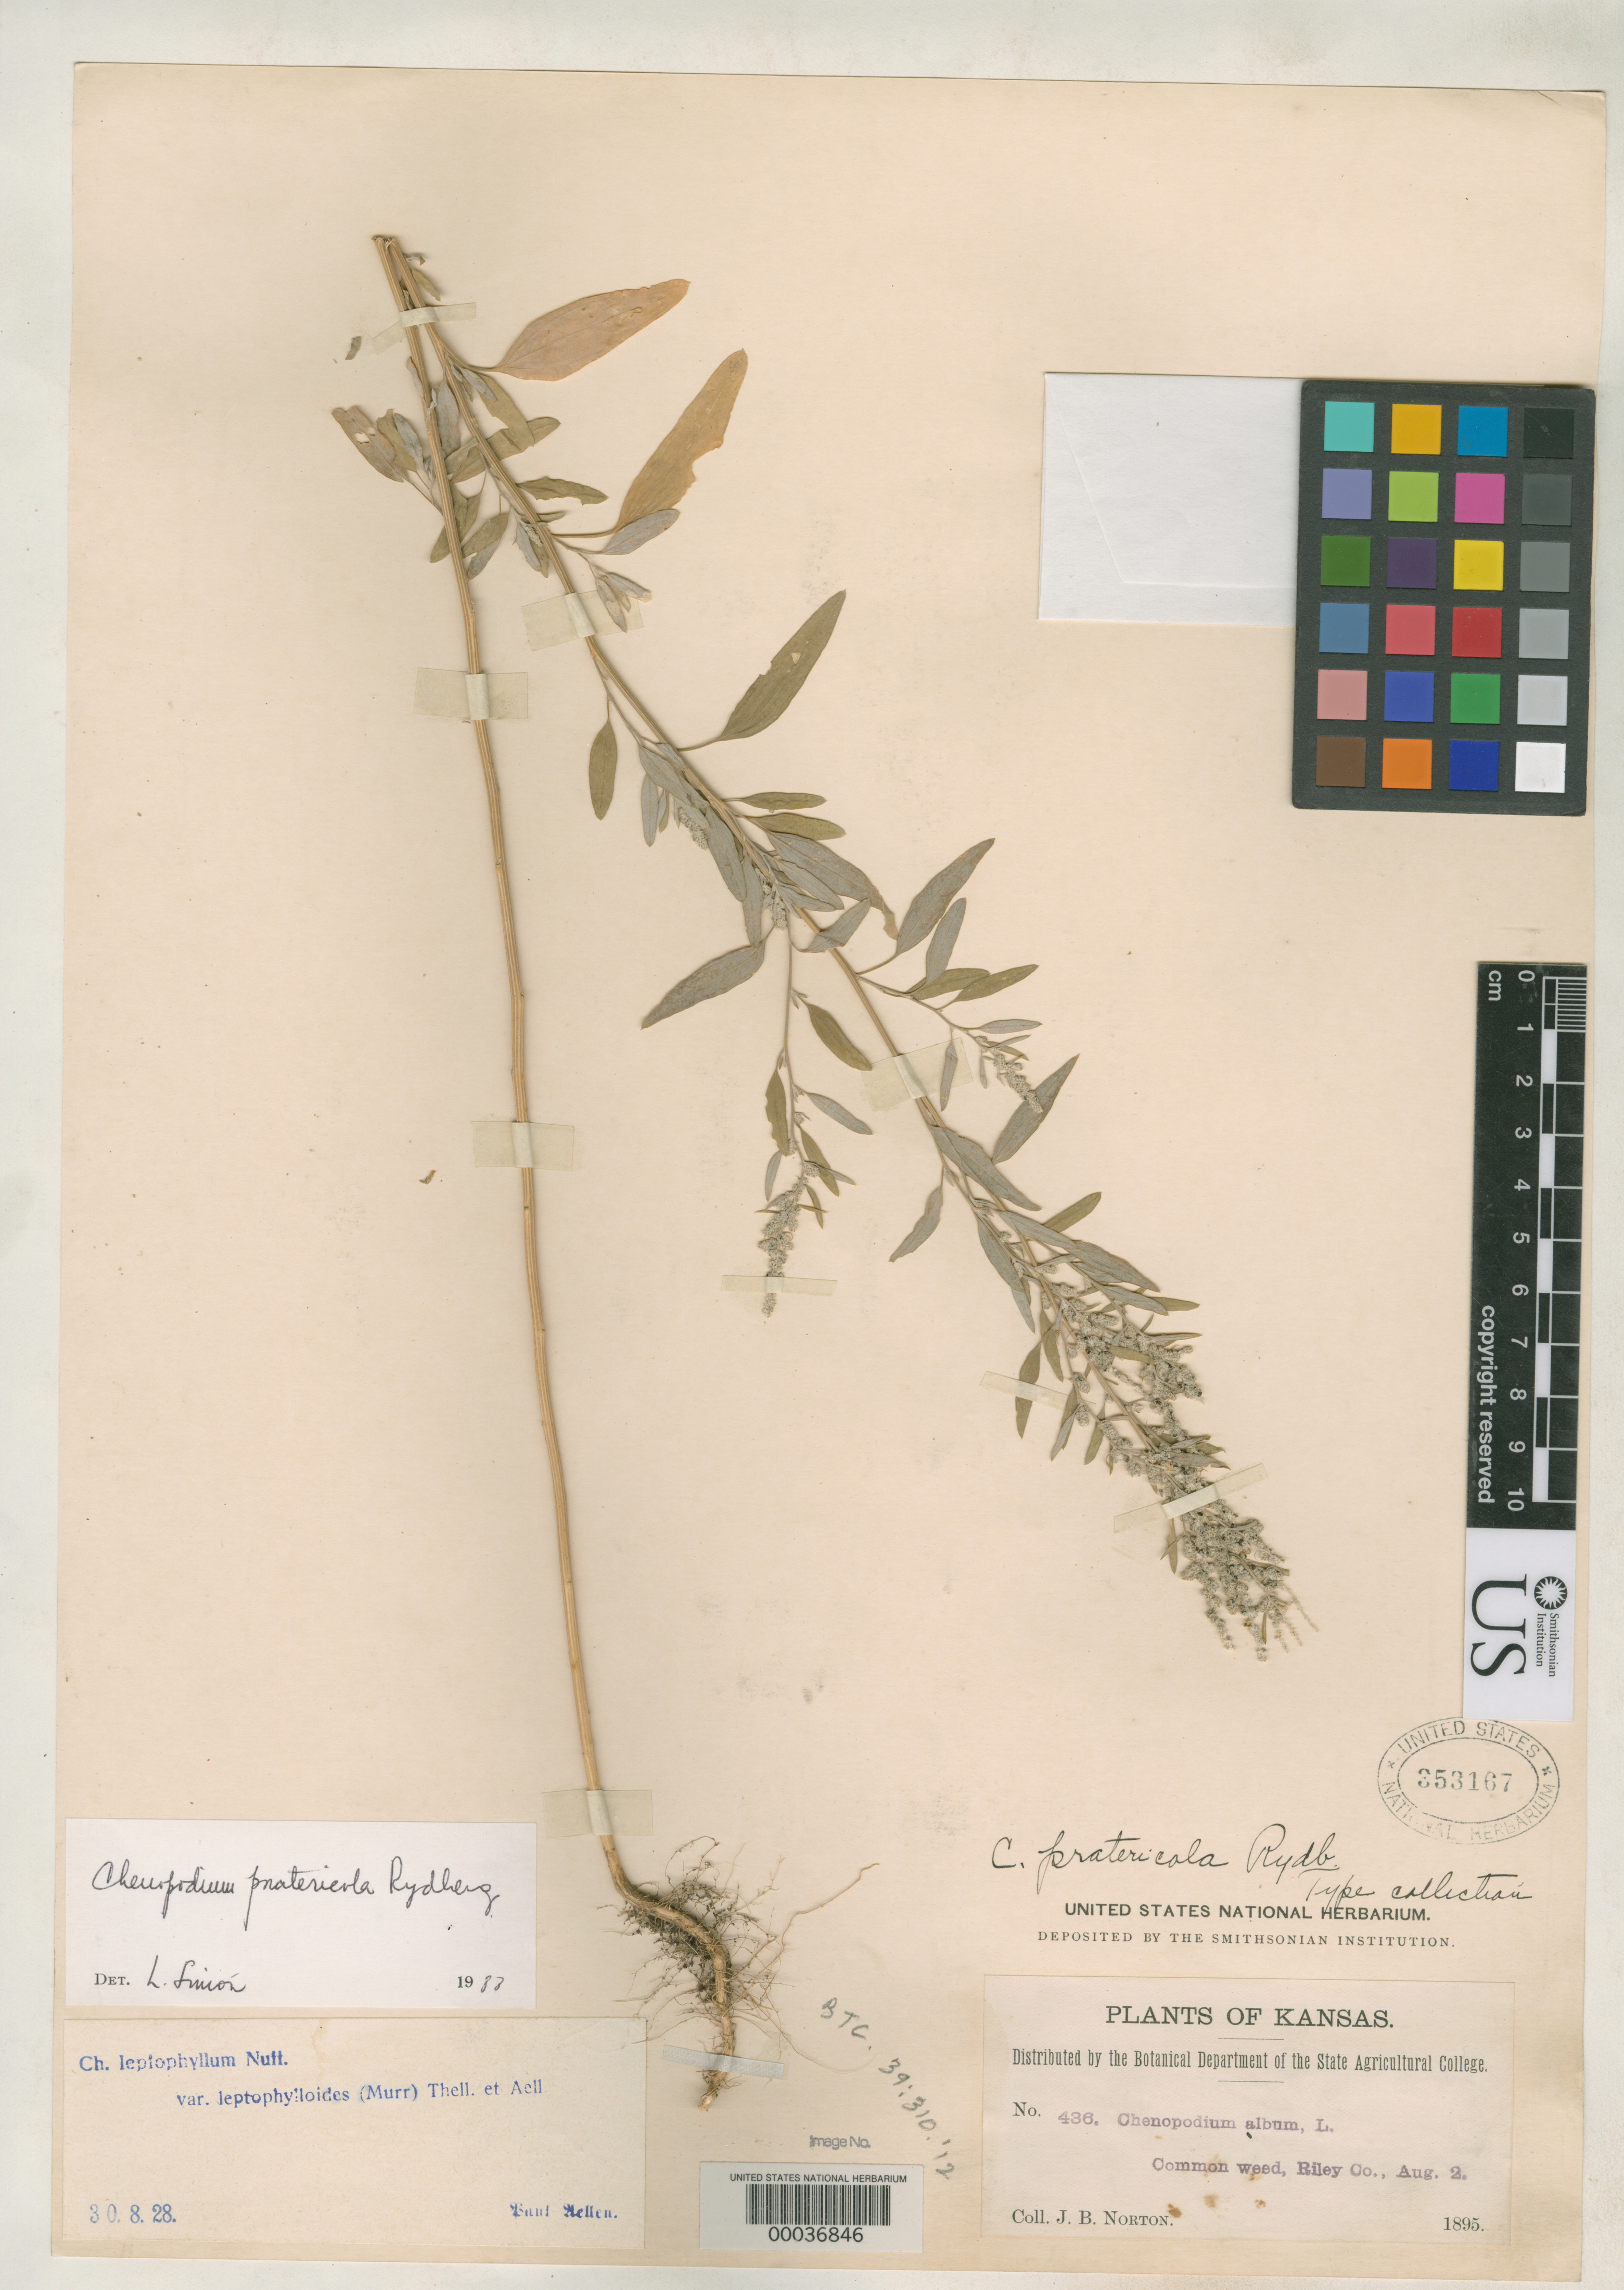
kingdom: Plantae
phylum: Tracheophyta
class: Magnoliopsida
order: Caryophyllales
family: Amaranthaceae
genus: Chenopodium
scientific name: Chenopodium pratericola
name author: Rydb.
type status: Isotype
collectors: J. Norton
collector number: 436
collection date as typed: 02 Aug 1895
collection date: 1895-08-02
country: United States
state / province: Kansas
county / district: Riley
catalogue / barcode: US 353167